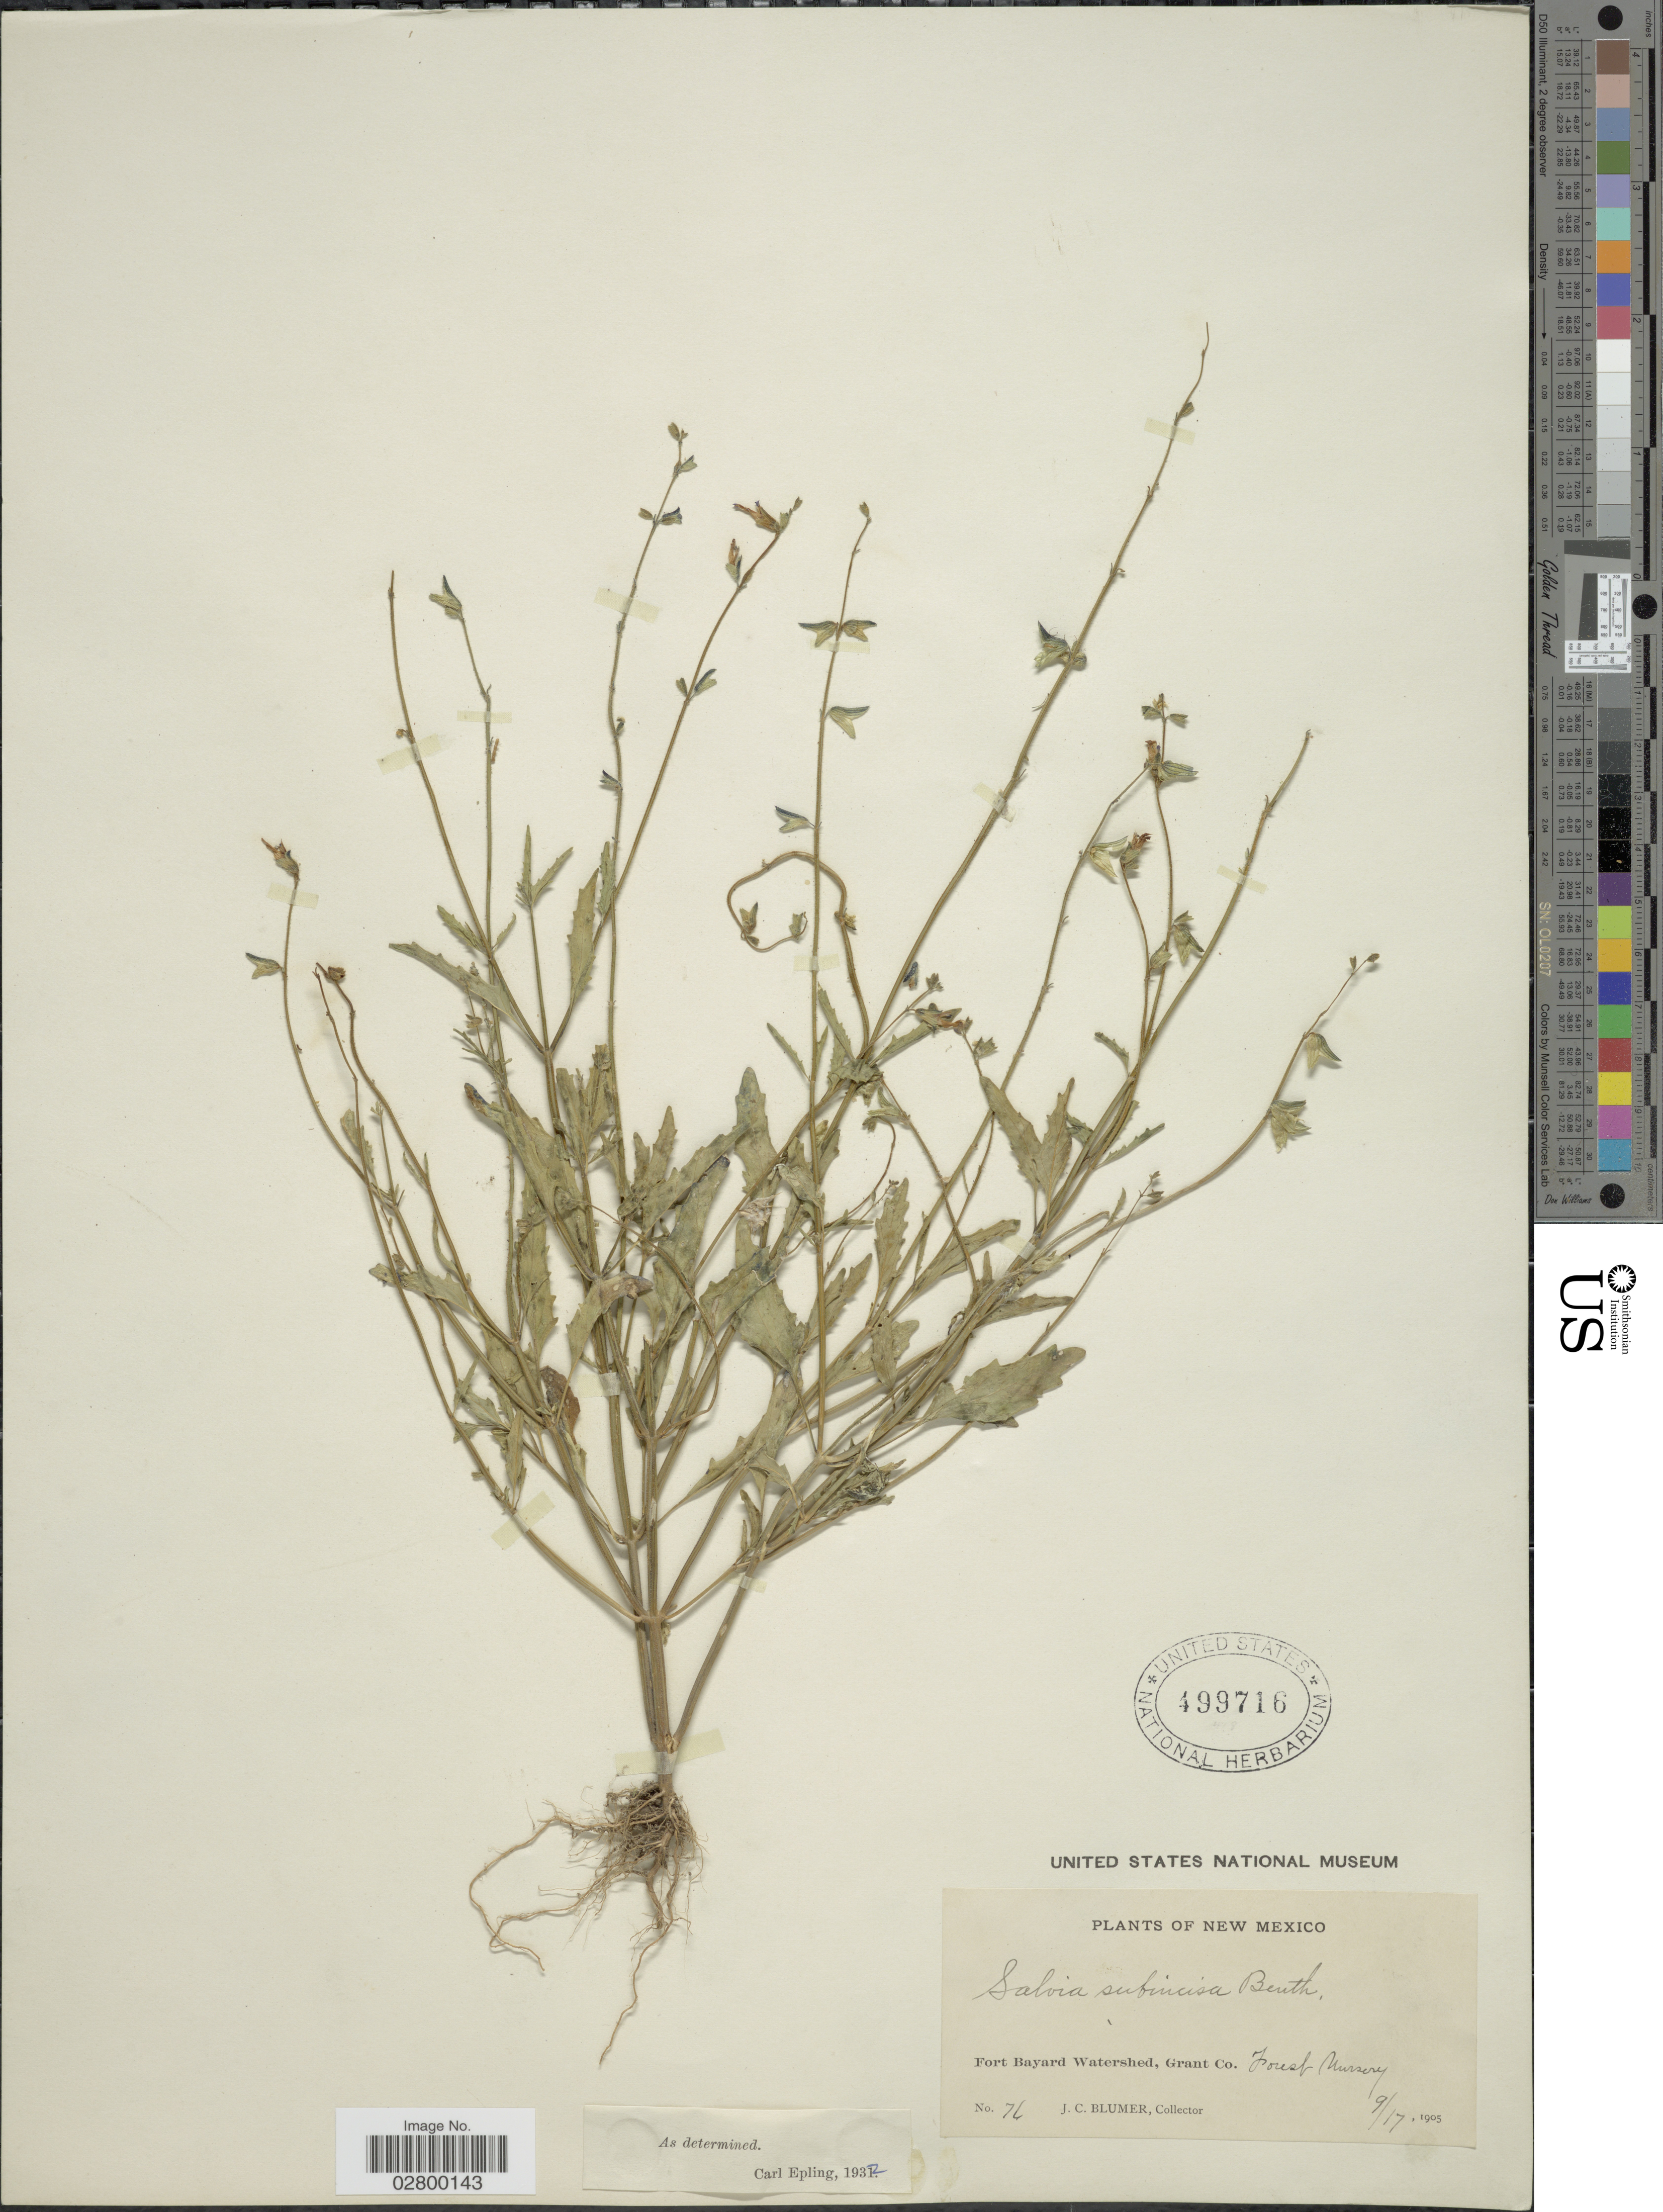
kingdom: Plantae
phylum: Tracheophyta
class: Magnoliopsida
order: Lamiales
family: Lamiaceae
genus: Salvia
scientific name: Salvia subincisa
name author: Benth.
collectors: J. C. Blumer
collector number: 76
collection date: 1905-09-17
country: United States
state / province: New Mexico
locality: Fort Bayard Watershed, Grant Co. Forest Nurserey.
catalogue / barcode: US 499716